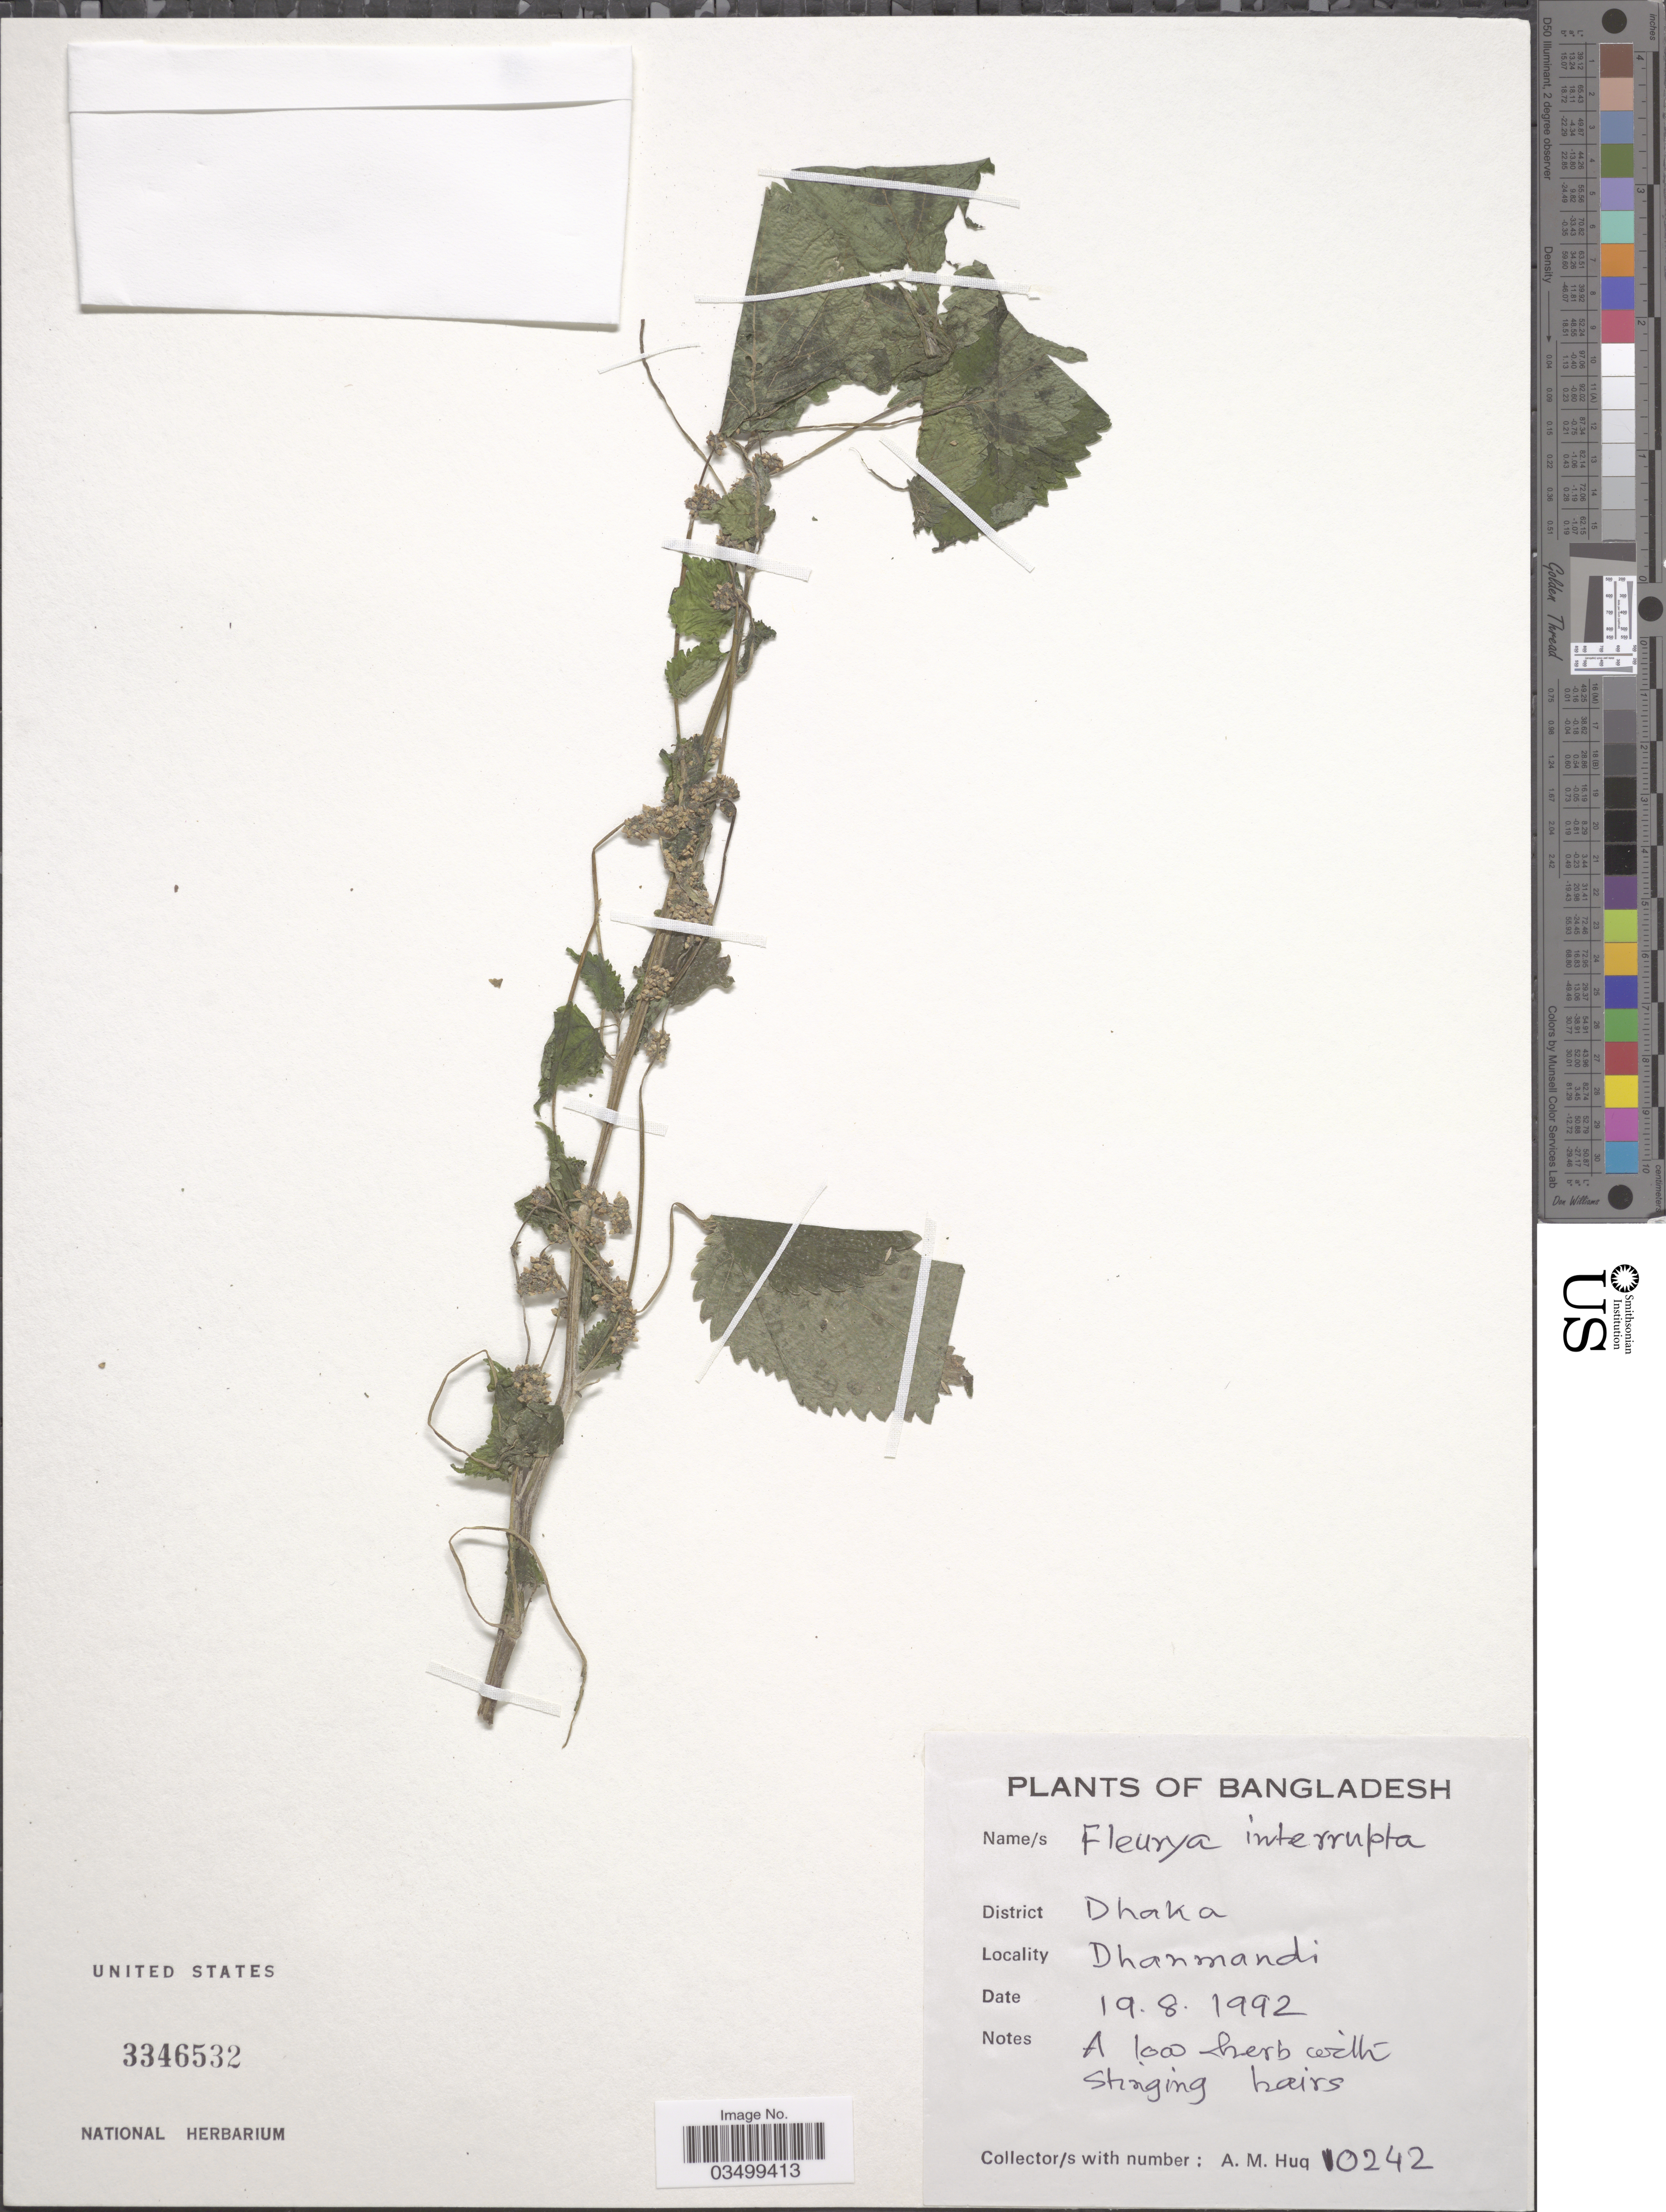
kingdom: Plantae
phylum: Tracheophyta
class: Magnoliopsida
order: Rosales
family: Urticaceae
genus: Laportea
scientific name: Laportea interrupta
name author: (L.) Chew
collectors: A. M. Huq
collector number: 10242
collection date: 1992-08-19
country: Bangladesh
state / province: Dhaka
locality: District Dhaka. Dhanmandi.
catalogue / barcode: US 3346532